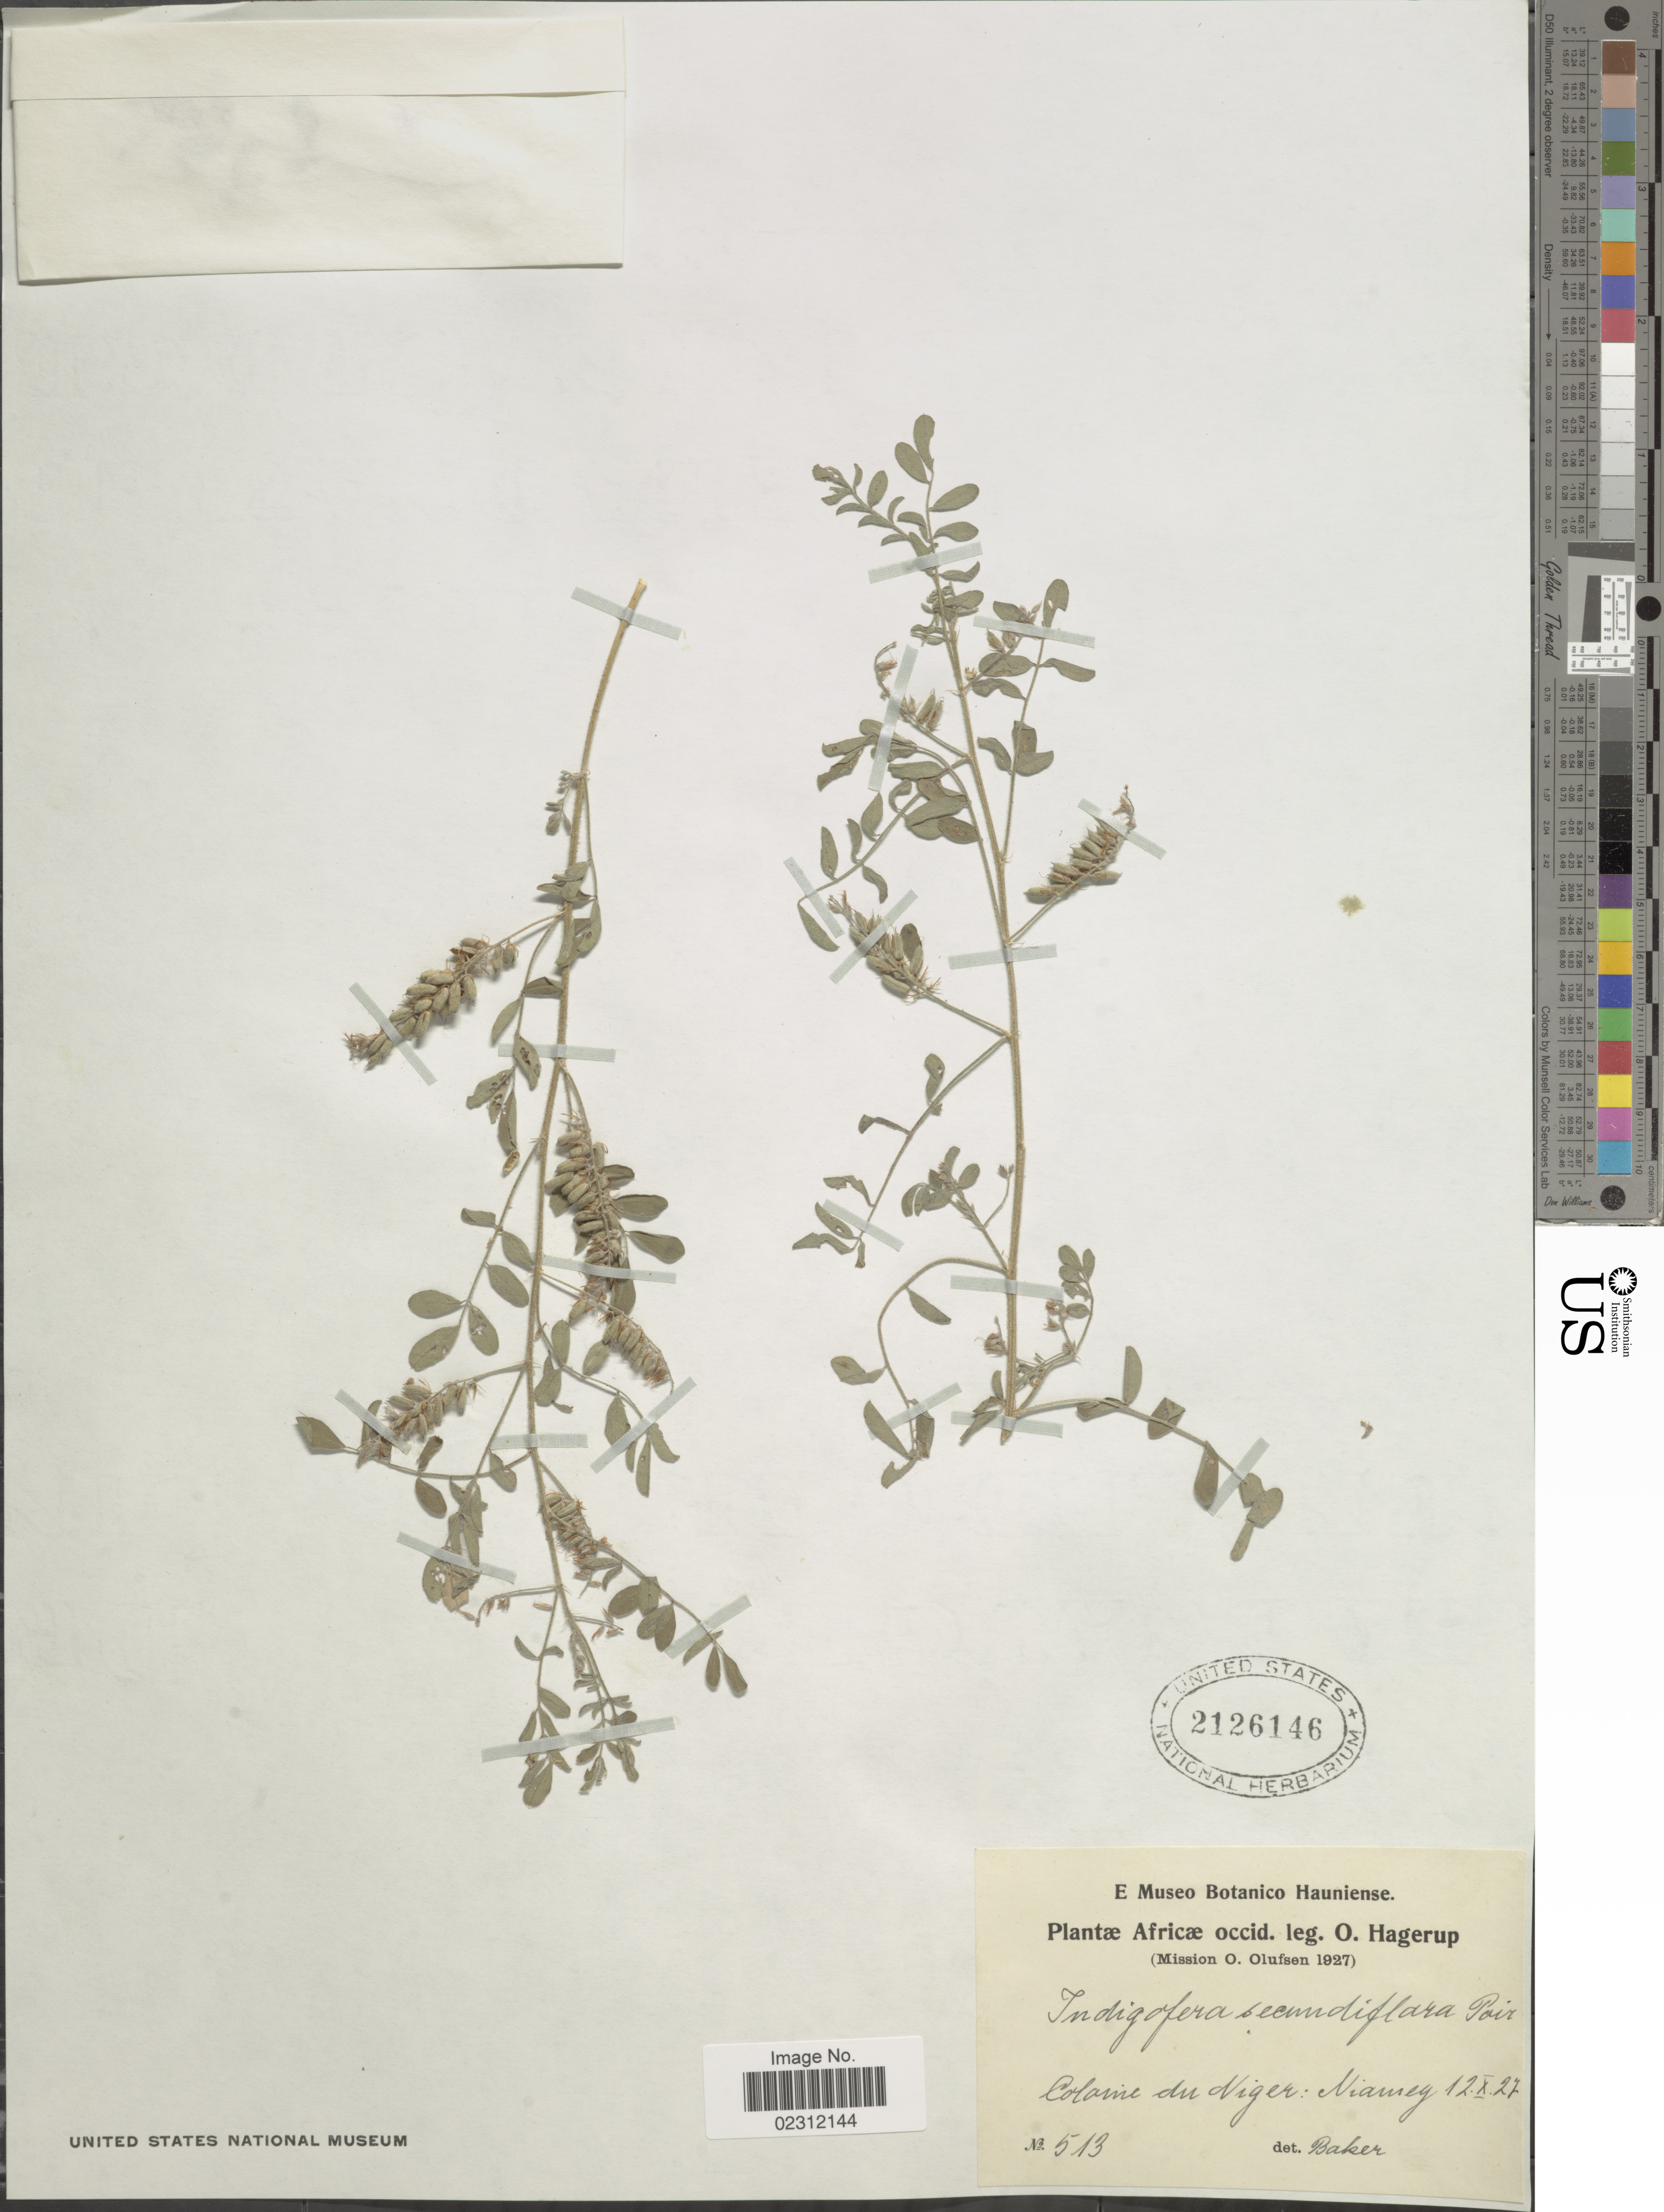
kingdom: Plantae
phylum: Tracheophyta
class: Magnoliopsida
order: Fabales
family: Fabaceae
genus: Indigofera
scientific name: Indigofera secundiflora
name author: Poir.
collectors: O. Hagerup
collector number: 513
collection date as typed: Transcribed d/m/y: 12/10/27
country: Niger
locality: Colonie du Niger, Niamey.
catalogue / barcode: US 2126146